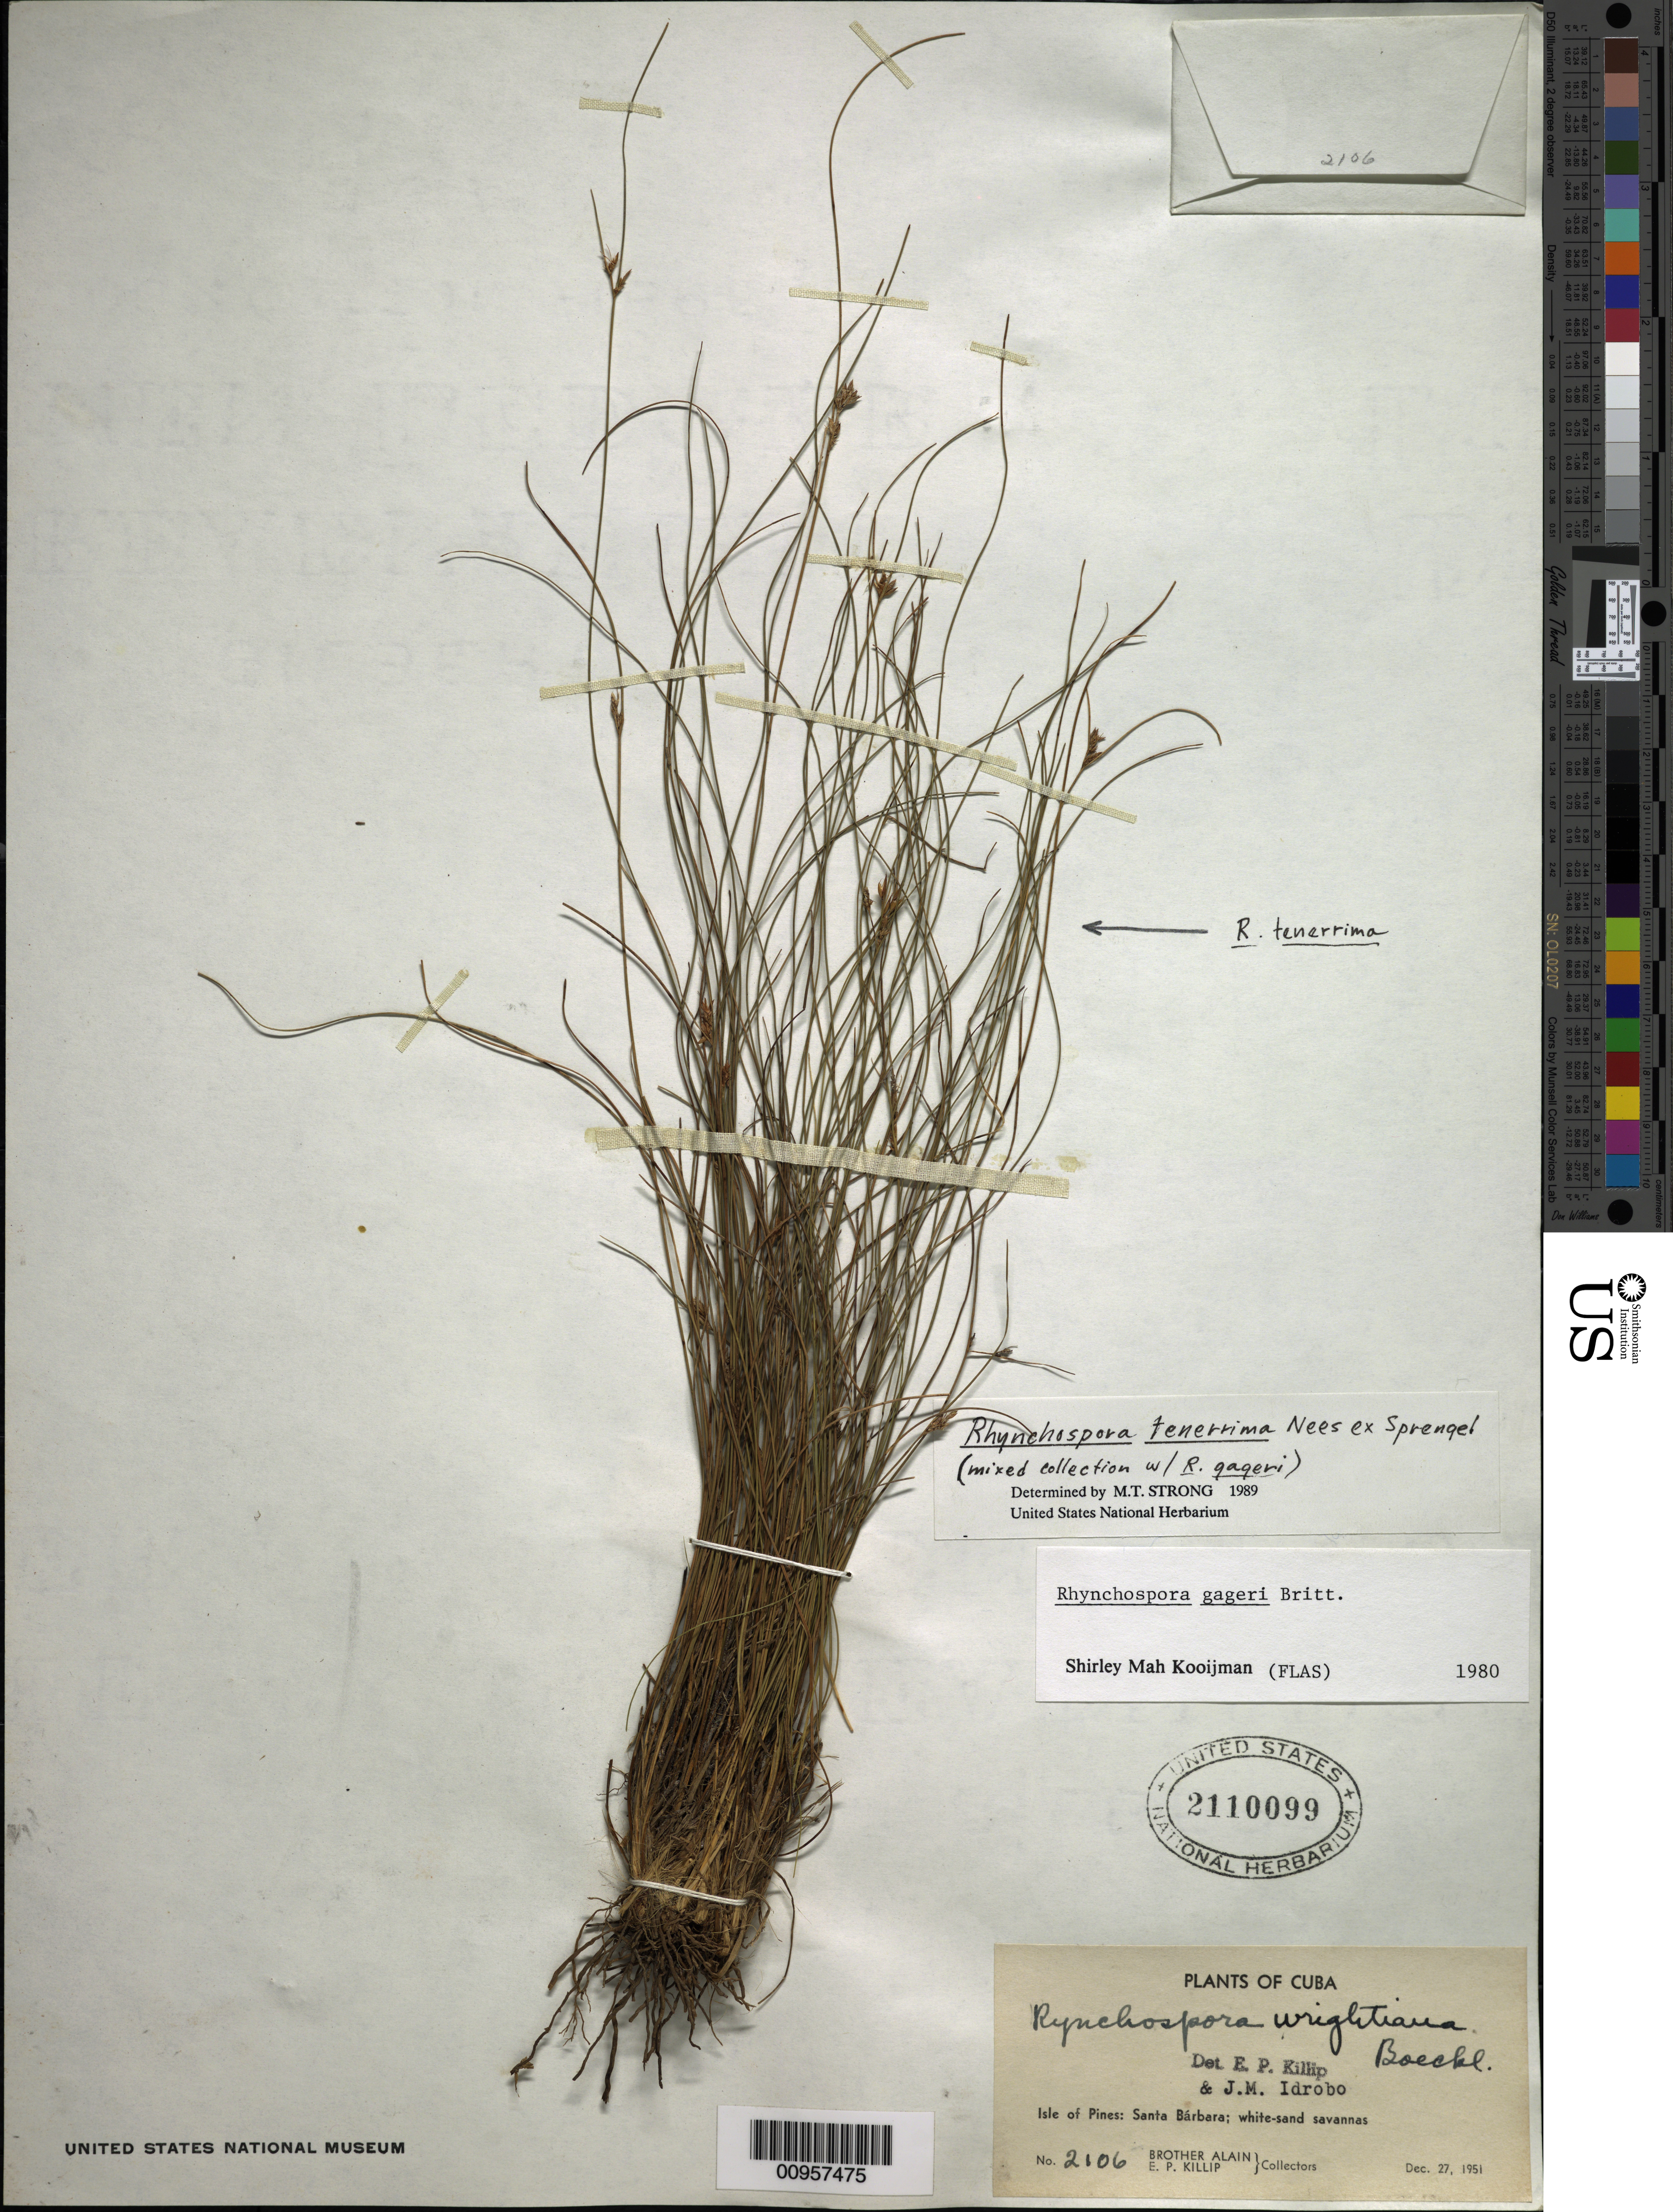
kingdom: Plantae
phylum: Tracheophyta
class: Liliopsida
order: Poales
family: Cyperaceae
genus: Rhynchospora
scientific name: Rhynchospora gageri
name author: Britton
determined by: Strong, M. T., (US), Smithsonian Institution - National Museum of Natural History (UNITED STATES)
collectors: A. H. Liogier & E. P. Killip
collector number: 2106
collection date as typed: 27 Dec 1951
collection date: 1951-12-27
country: Cuba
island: Isla de la Juventud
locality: Isle of Pines, Santa Bárbara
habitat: White-sand savannas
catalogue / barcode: US 2110099